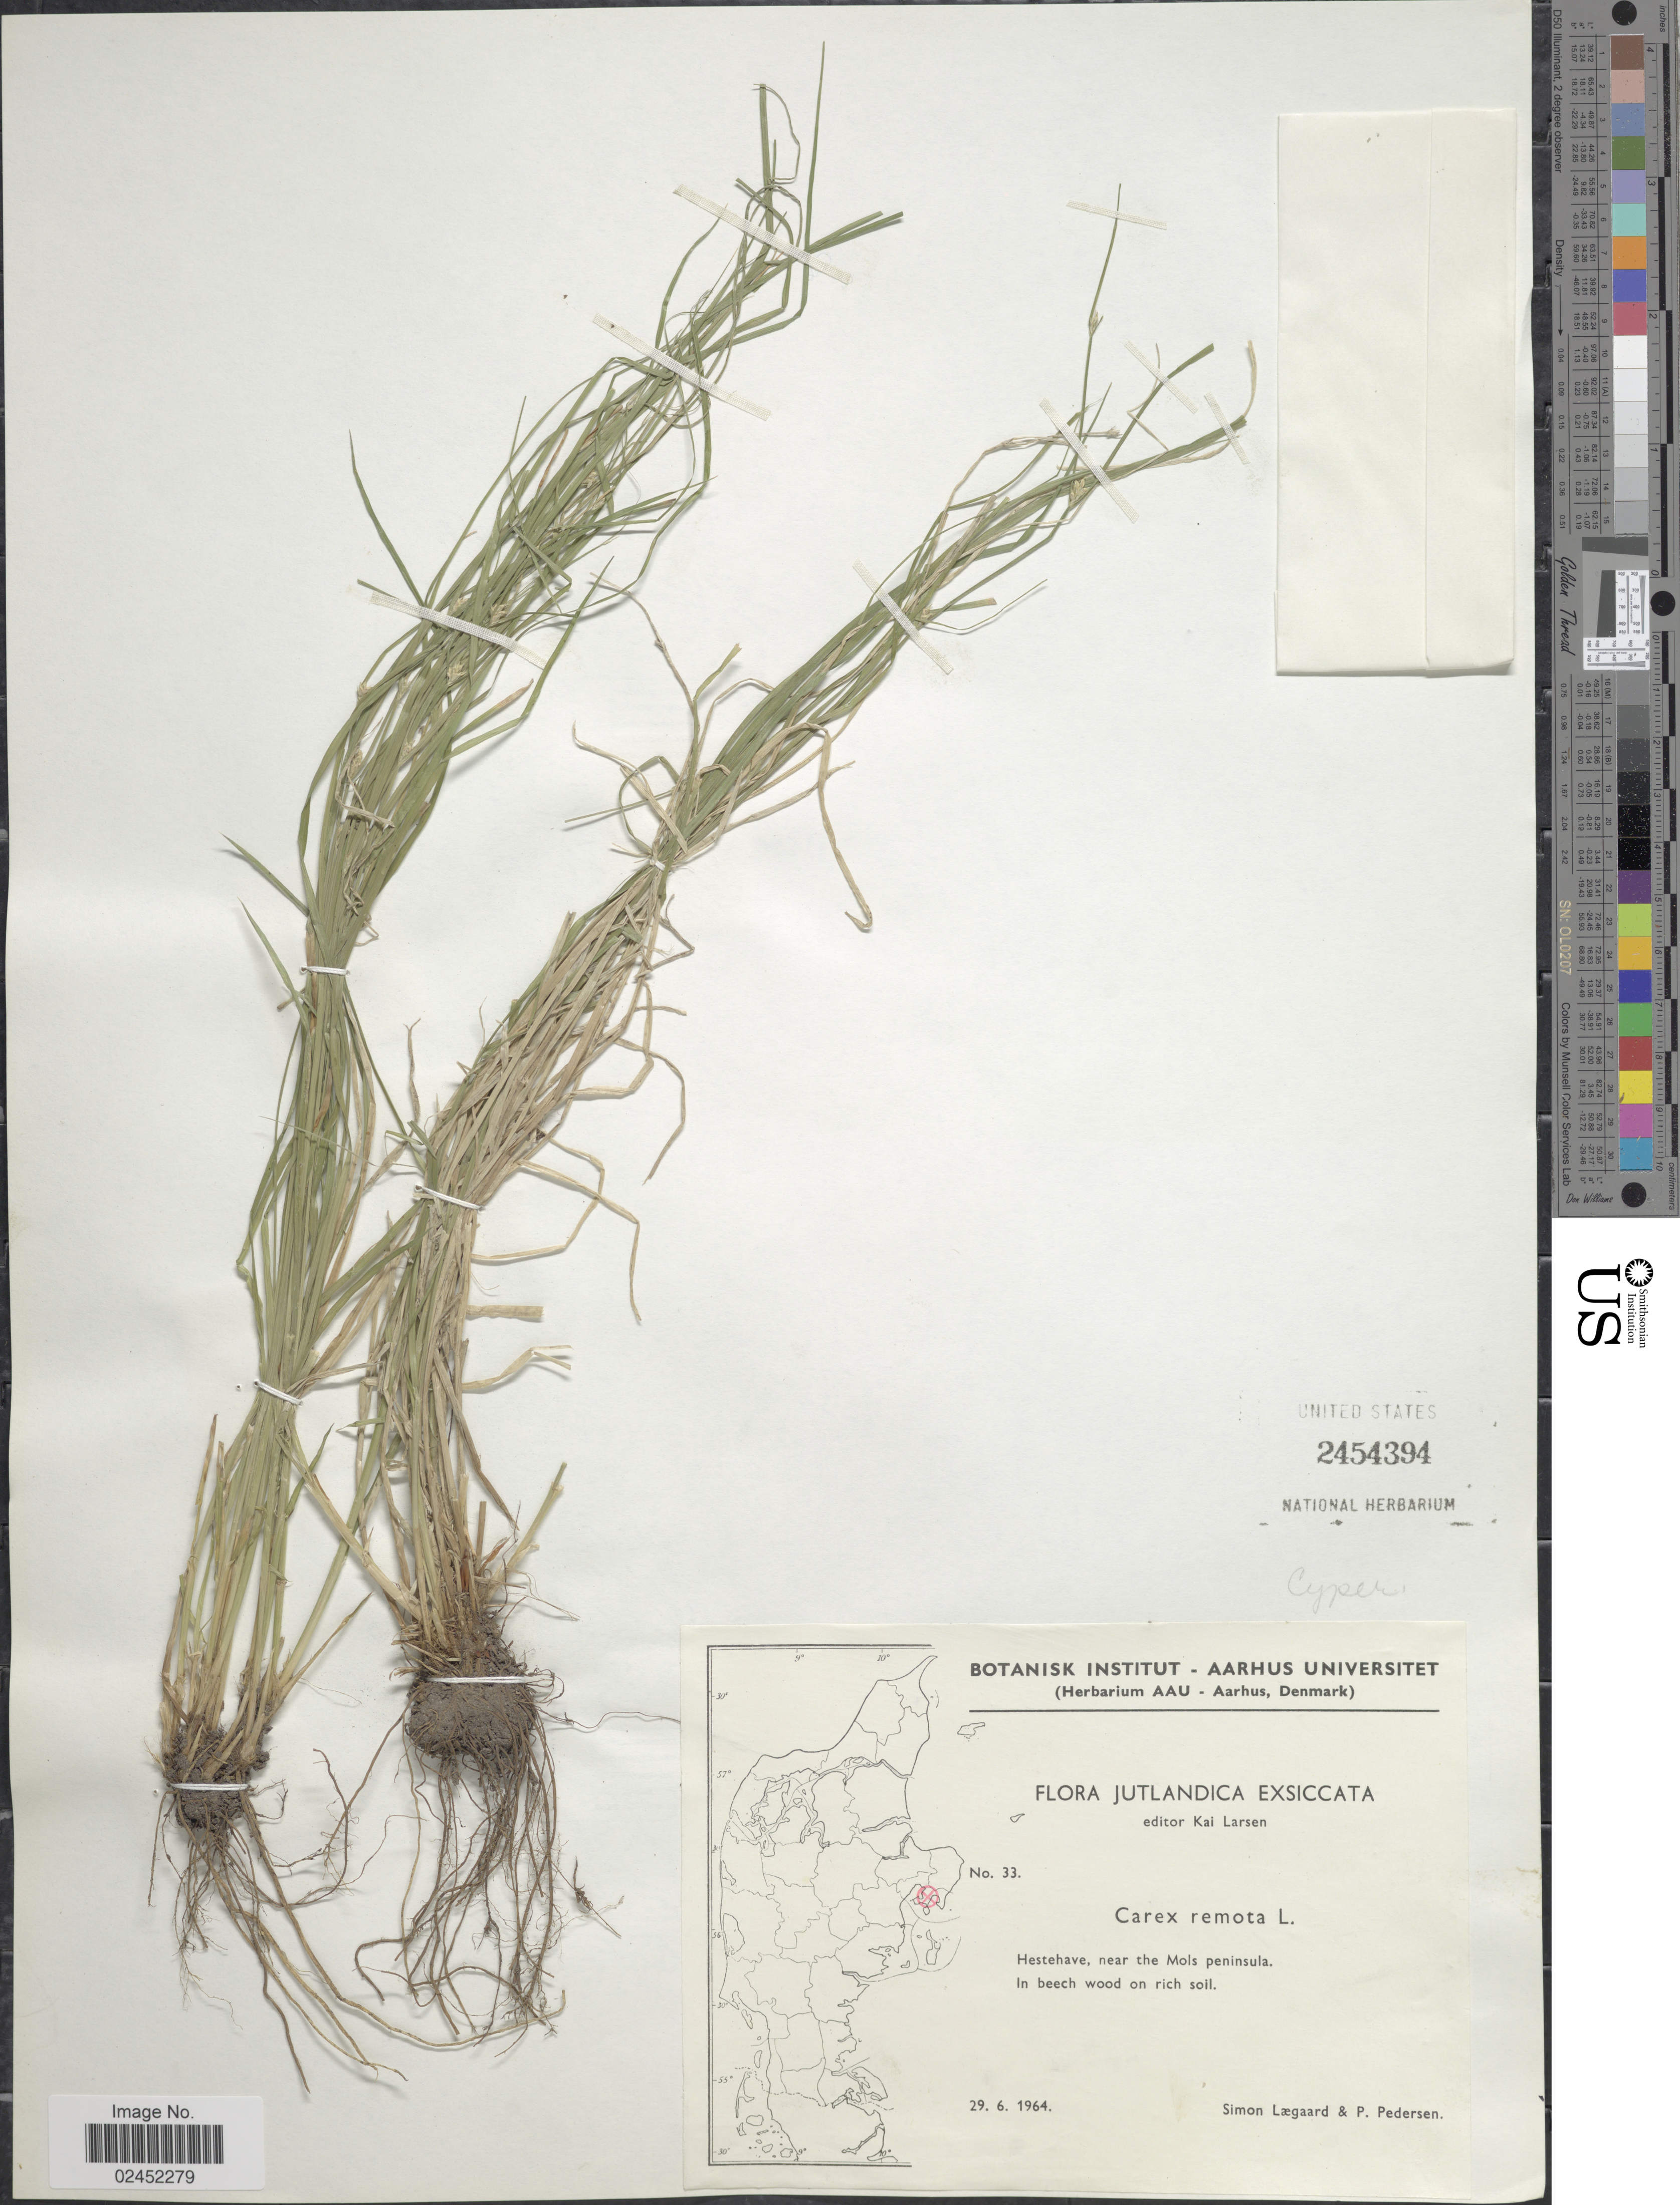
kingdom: Plantae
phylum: Tracheophyta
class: Liliopsida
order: Poales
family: Cyperaceae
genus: Carex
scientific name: Carex remota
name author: L.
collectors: S. Lægaard & P. Pedersen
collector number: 33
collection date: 1964-06-29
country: Denmark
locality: Jutlandica. Hestehave, near the Mols peninsula.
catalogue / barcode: US 2454394